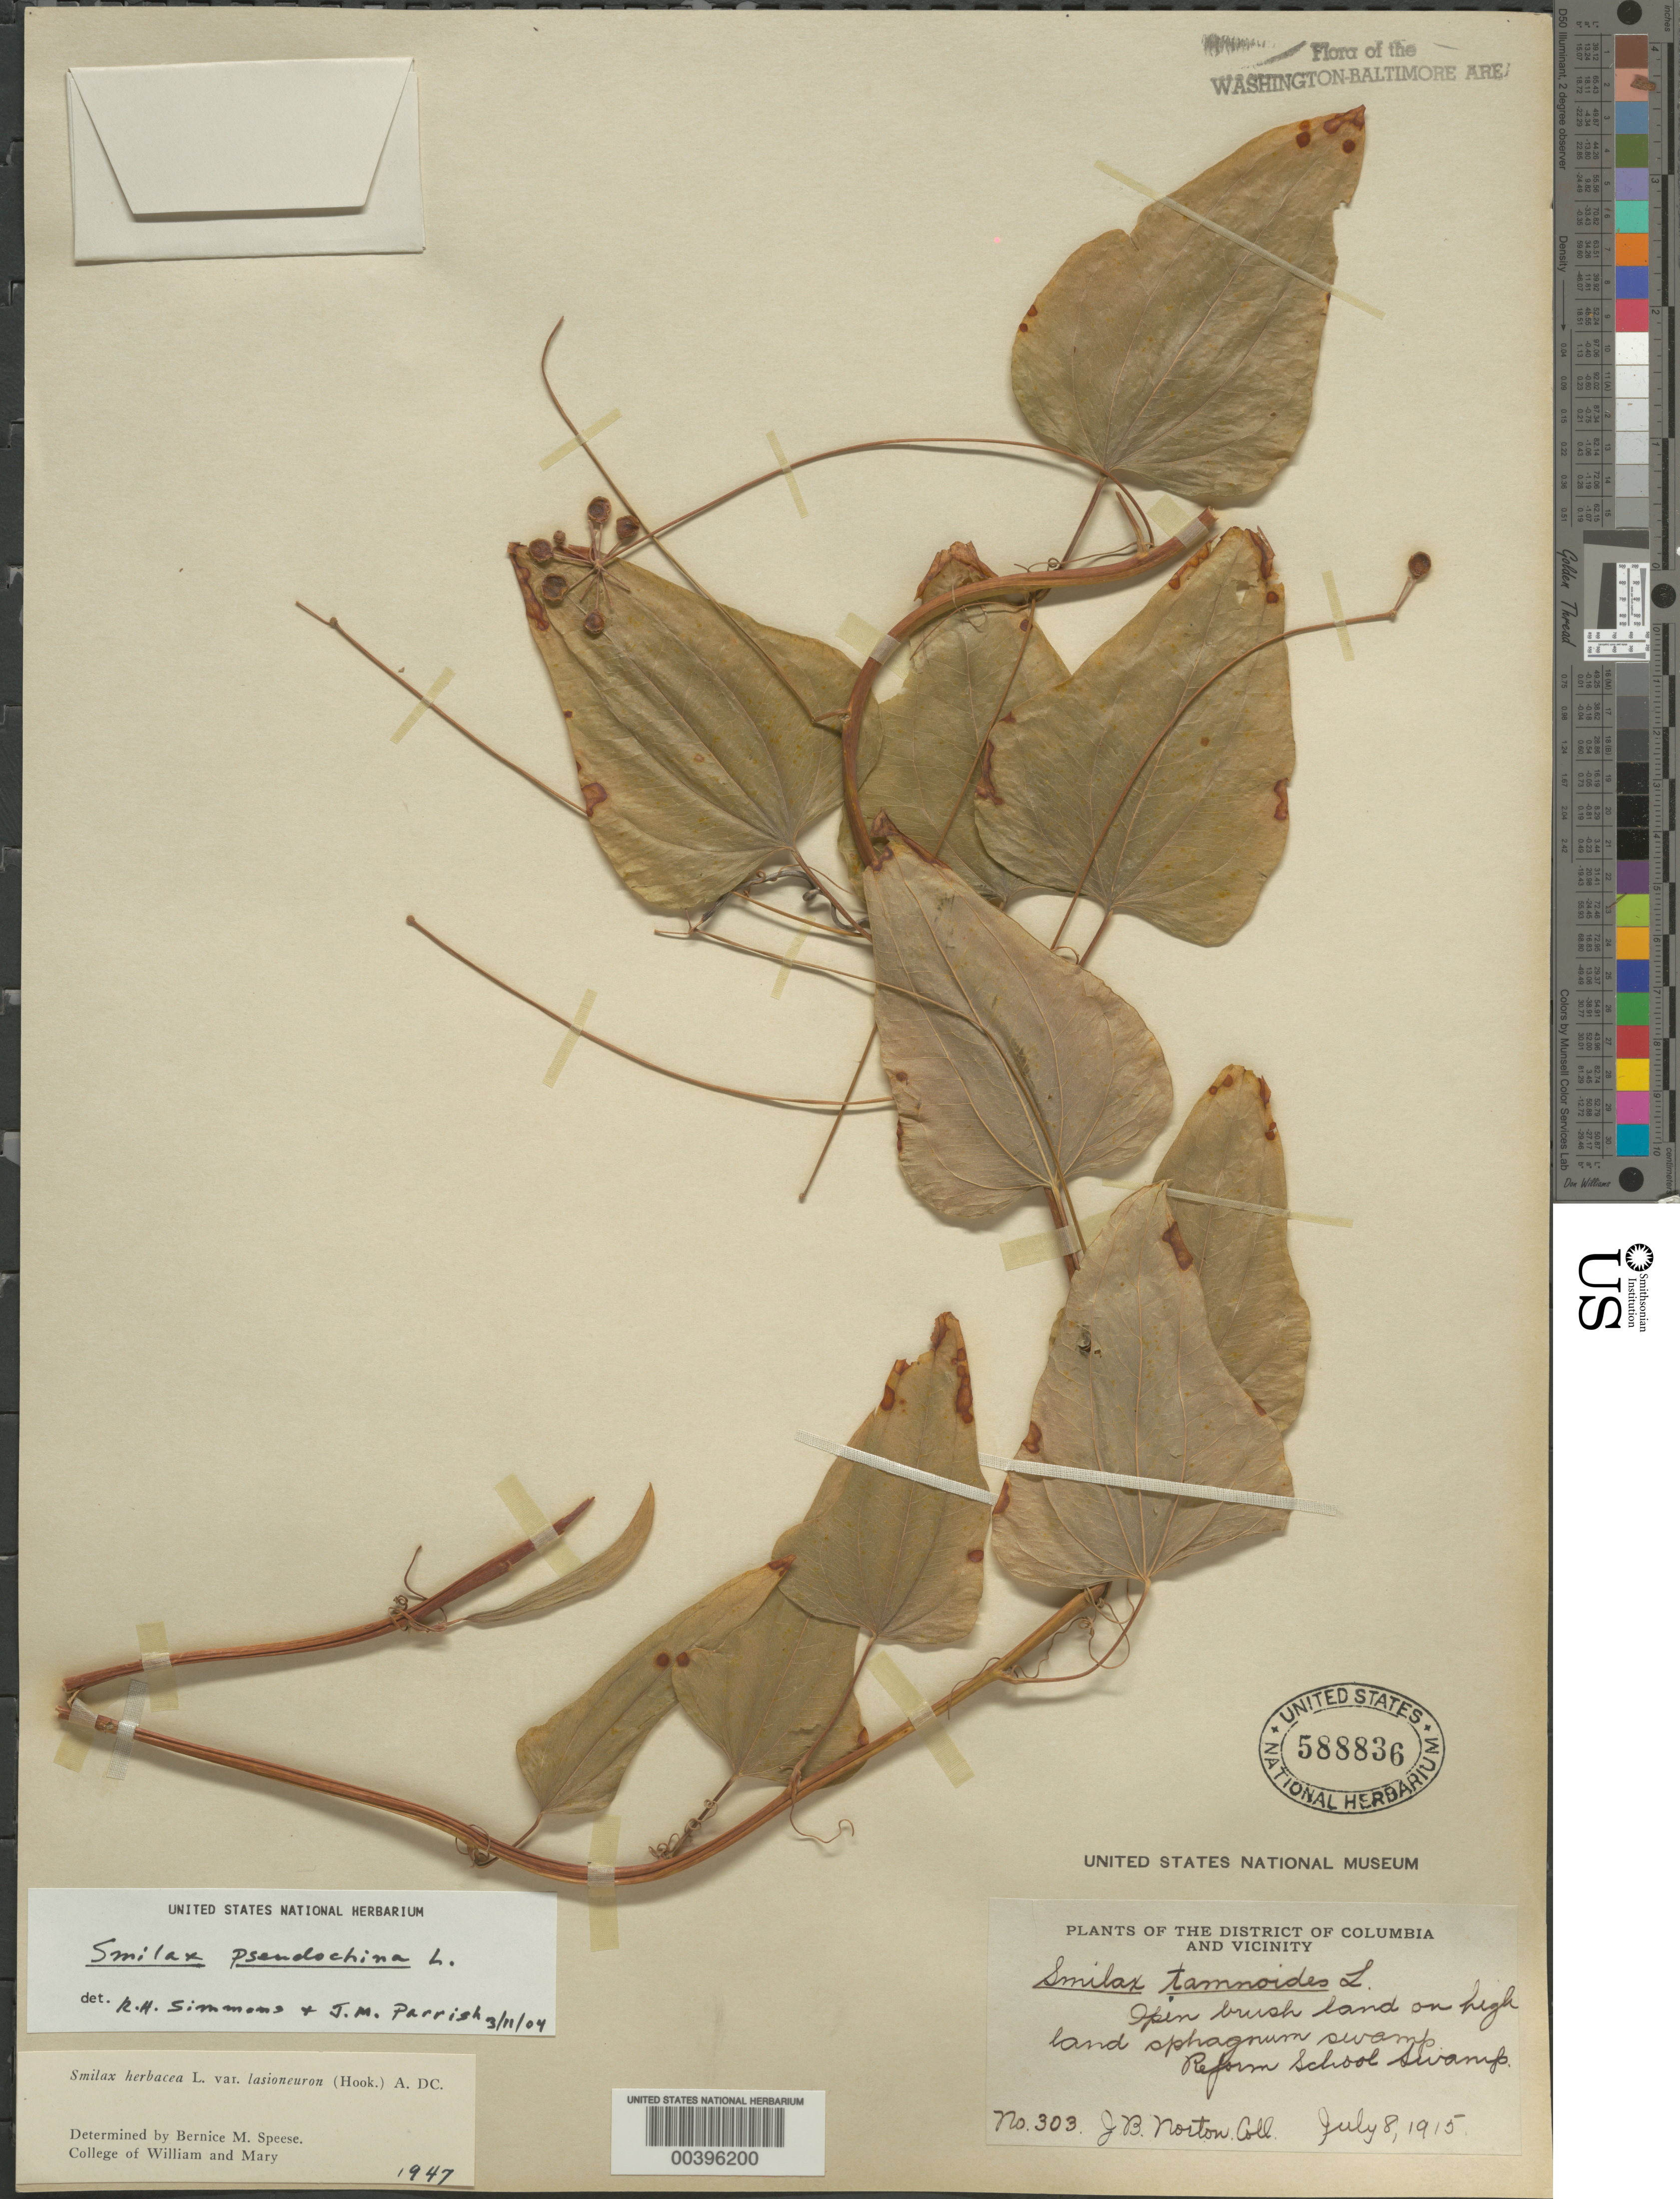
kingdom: Plantae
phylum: Tracheophyta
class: Liliopsida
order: Liliales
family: Smilacaceae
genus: Smilax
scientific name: Smilax pseudochina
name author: L.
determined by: Simmons, R. H., (UNITED STATES)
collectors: J. Norton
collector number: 303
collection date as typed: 08 Jul 1915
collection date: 1915-07-08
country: United States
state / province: District of Columbia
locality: Reform School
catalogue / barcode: US 588836